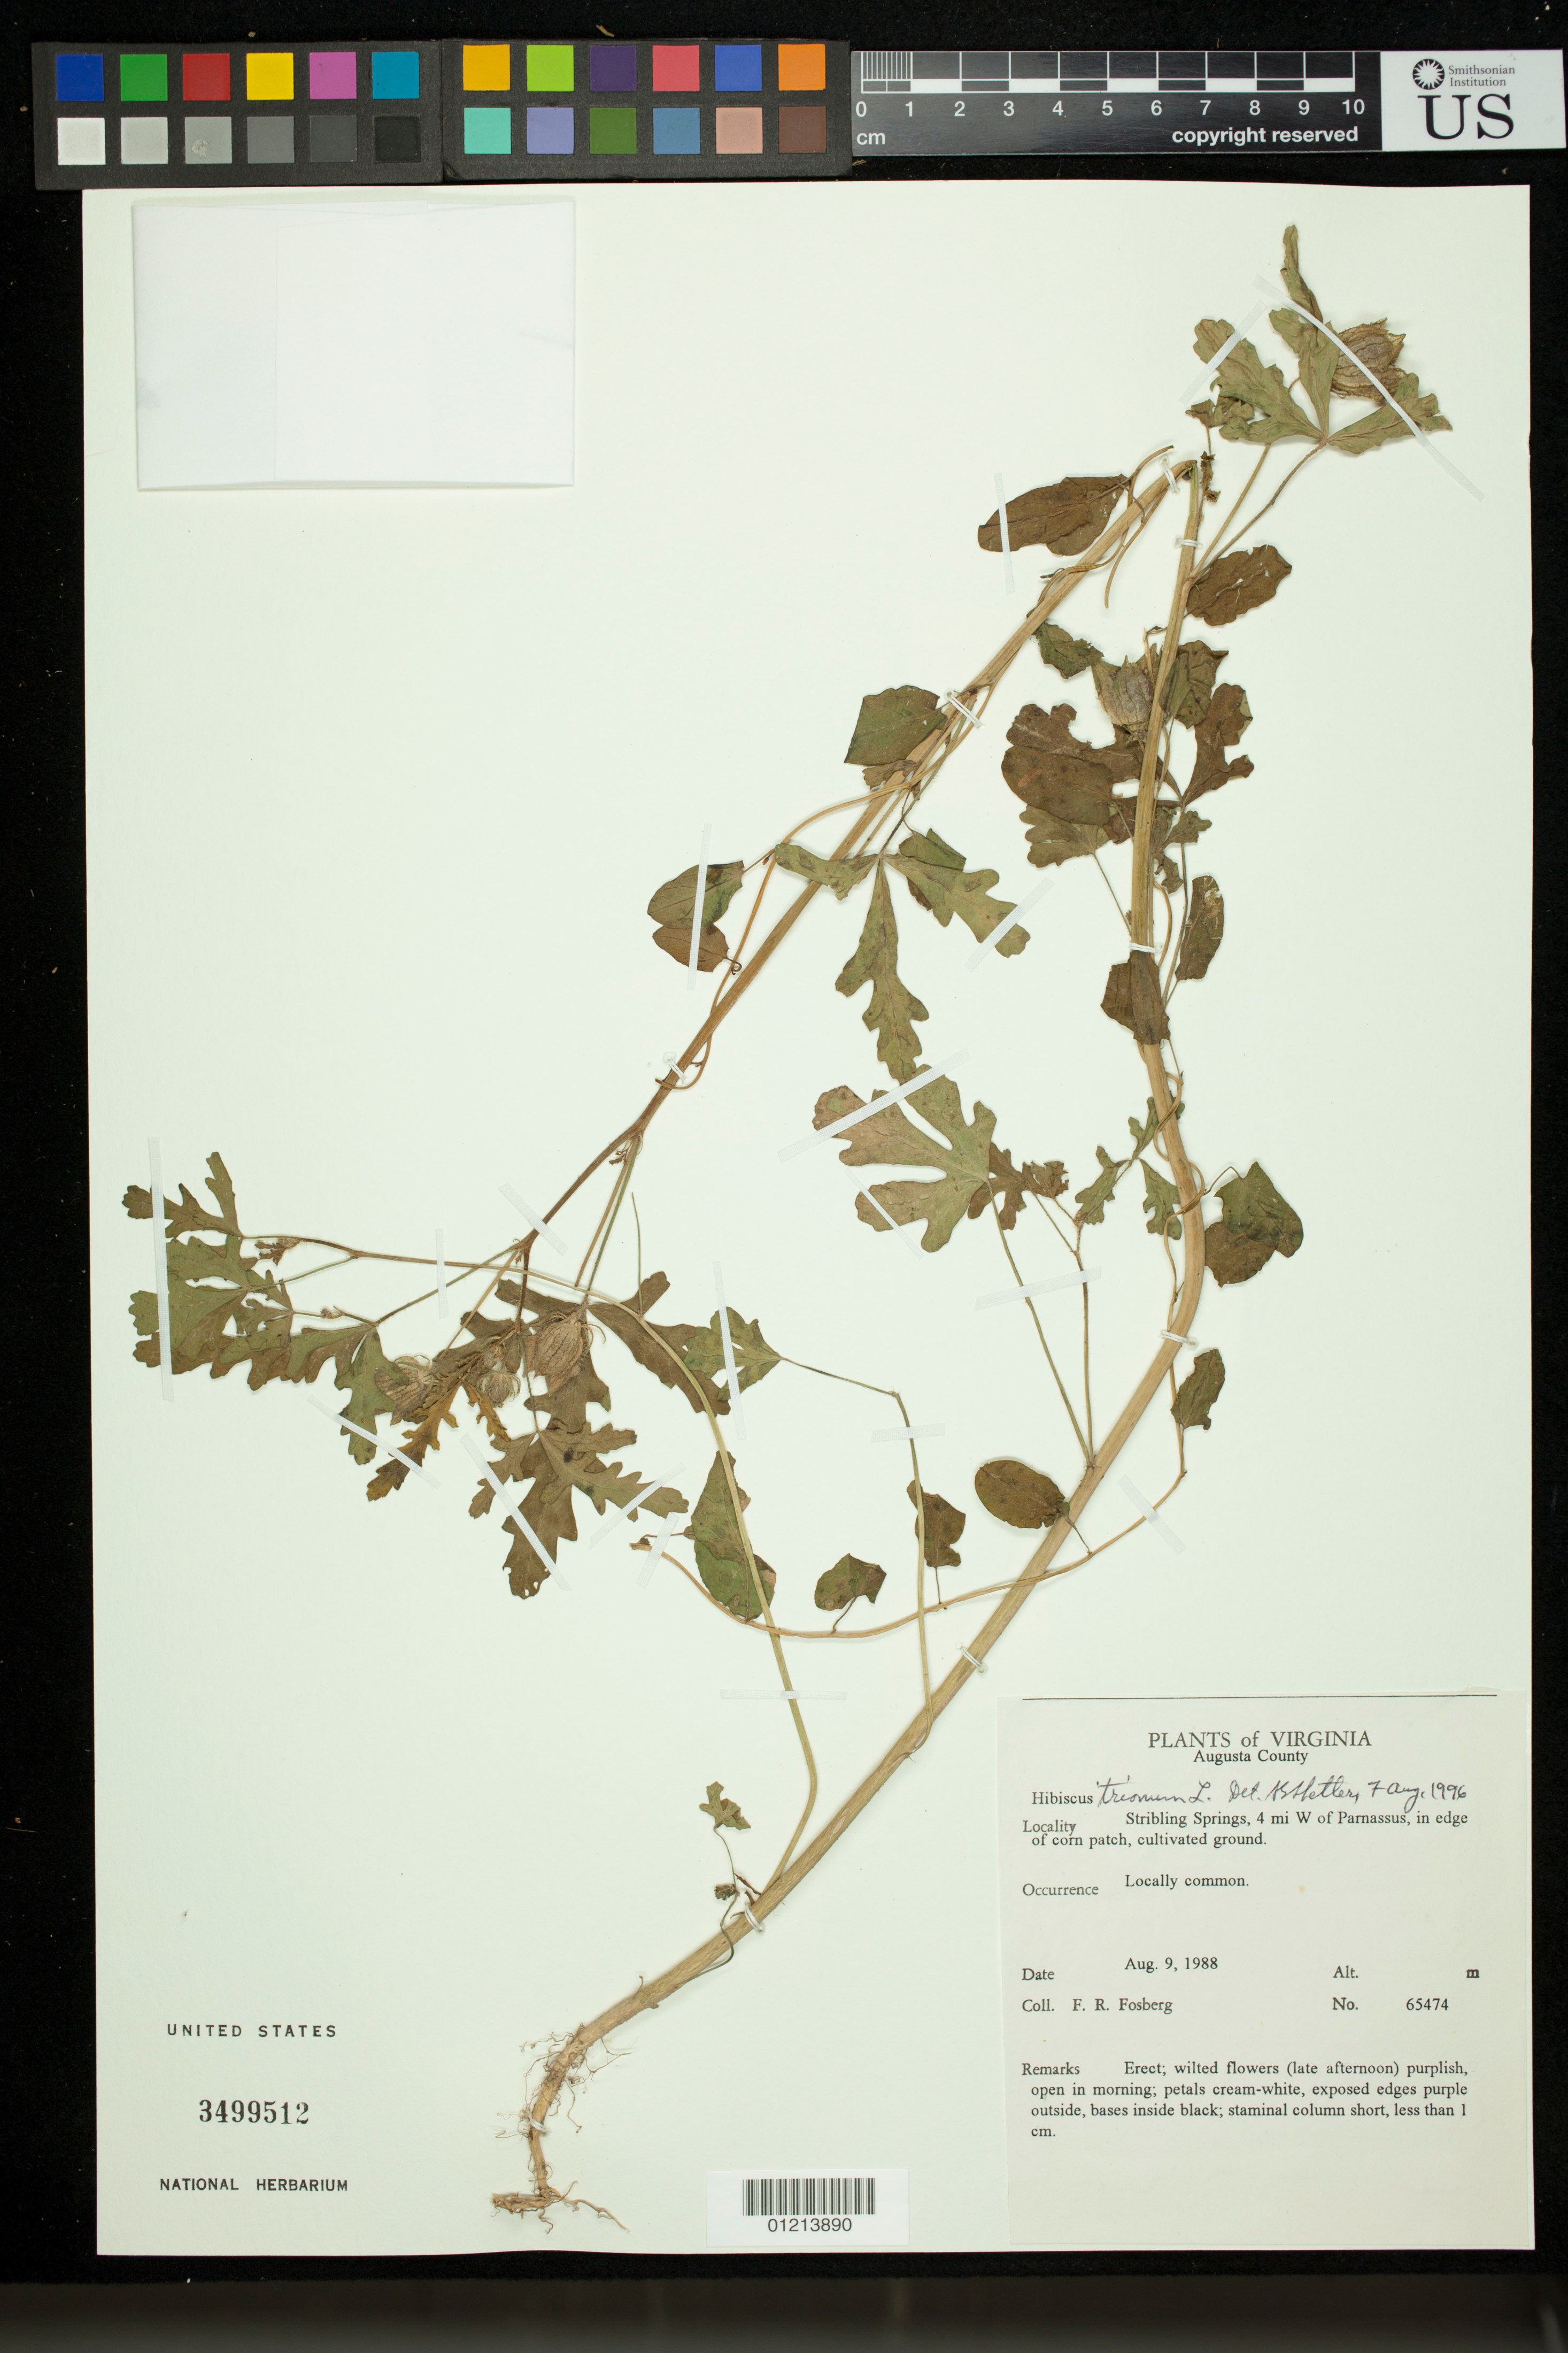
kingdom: Plantae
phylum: Tracheophyta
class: Magnoliopsida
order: Malvales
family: Malvaceae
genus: Hibiscus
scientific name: Hibiscus trionum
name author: L.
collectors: F. R. Fosberg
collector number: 65474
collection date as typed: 08 Sep 1988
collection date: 1988-09-08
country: United States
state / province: Virginia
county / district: Augusta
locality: Augusta County: Stribling Springs, 4 mi W of Parnassus, in edge of corn patch, cultivated ground.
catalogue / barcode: US 3499512